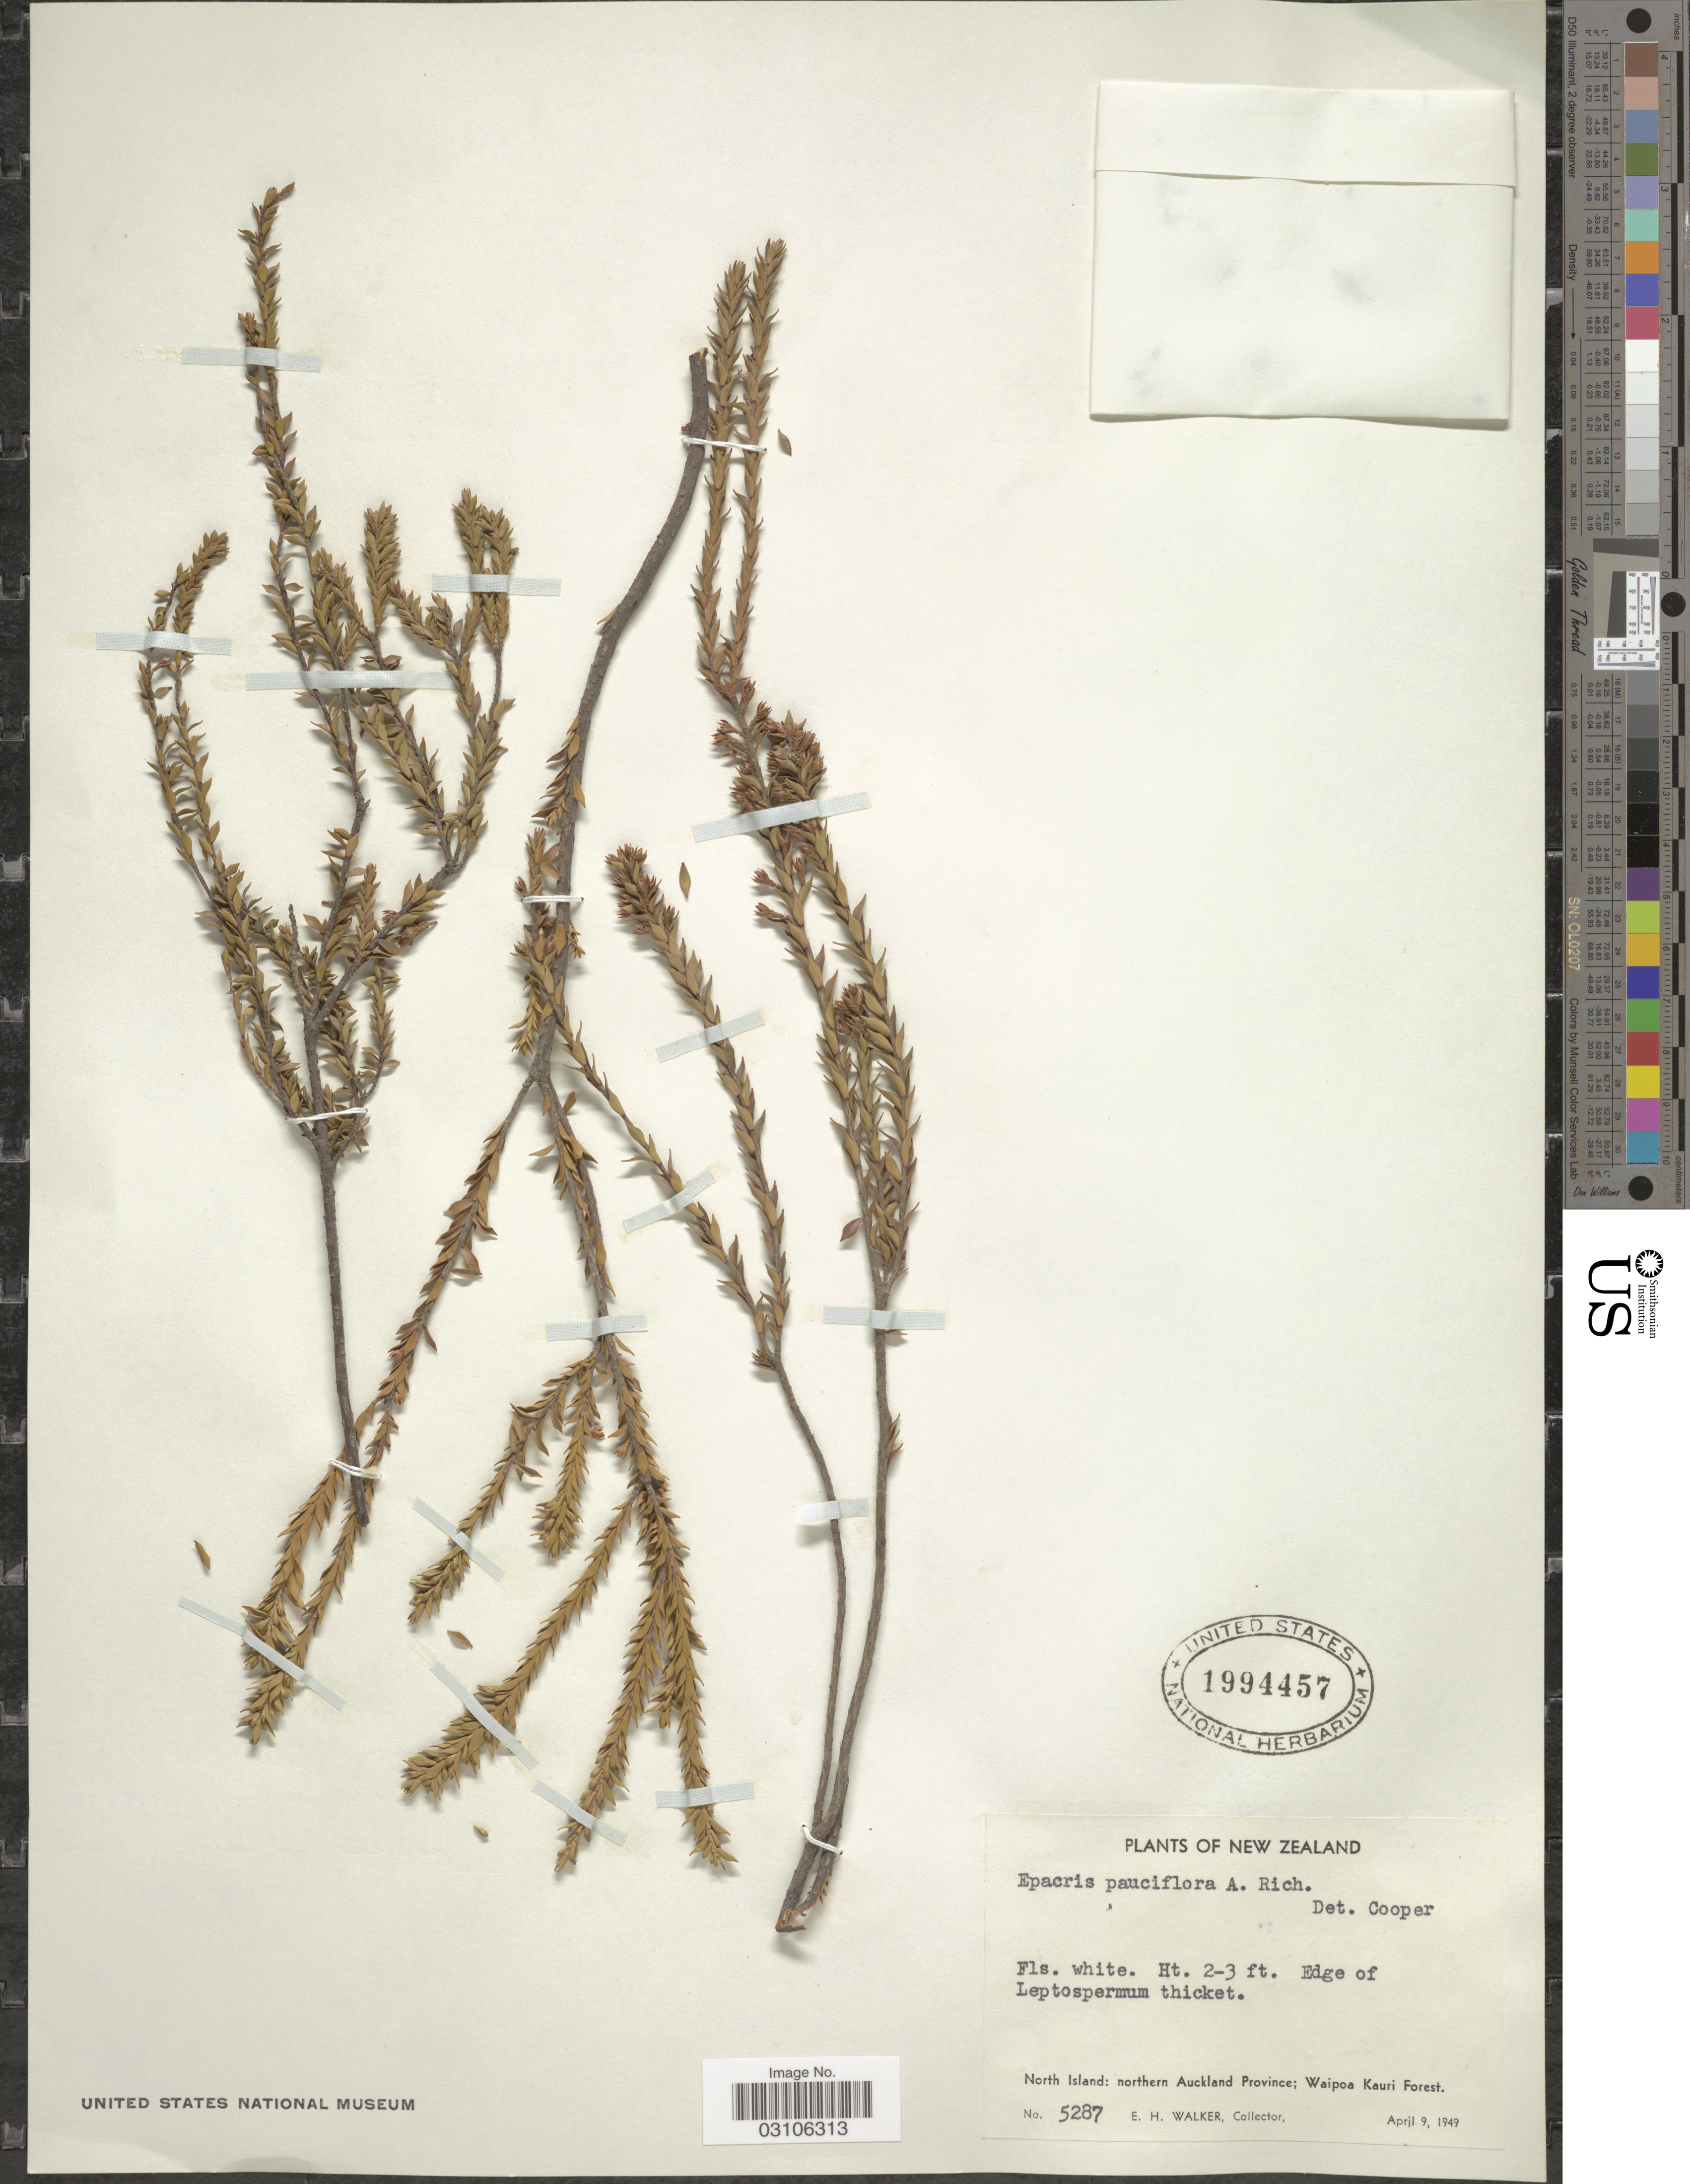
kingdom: Plantae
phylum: Tracheophyta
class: Magnoliopsida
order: Ericales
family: Ericaceae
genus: Epacris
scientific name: Epacris pauciflora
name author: A. Rich.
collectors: E. H. Walker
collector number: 5287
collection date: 1949-04-09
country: New Zealand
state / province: Auckland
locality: North Island: northern Auckland Province; Waipoa Kauri Forest.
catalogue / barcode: US 1994457